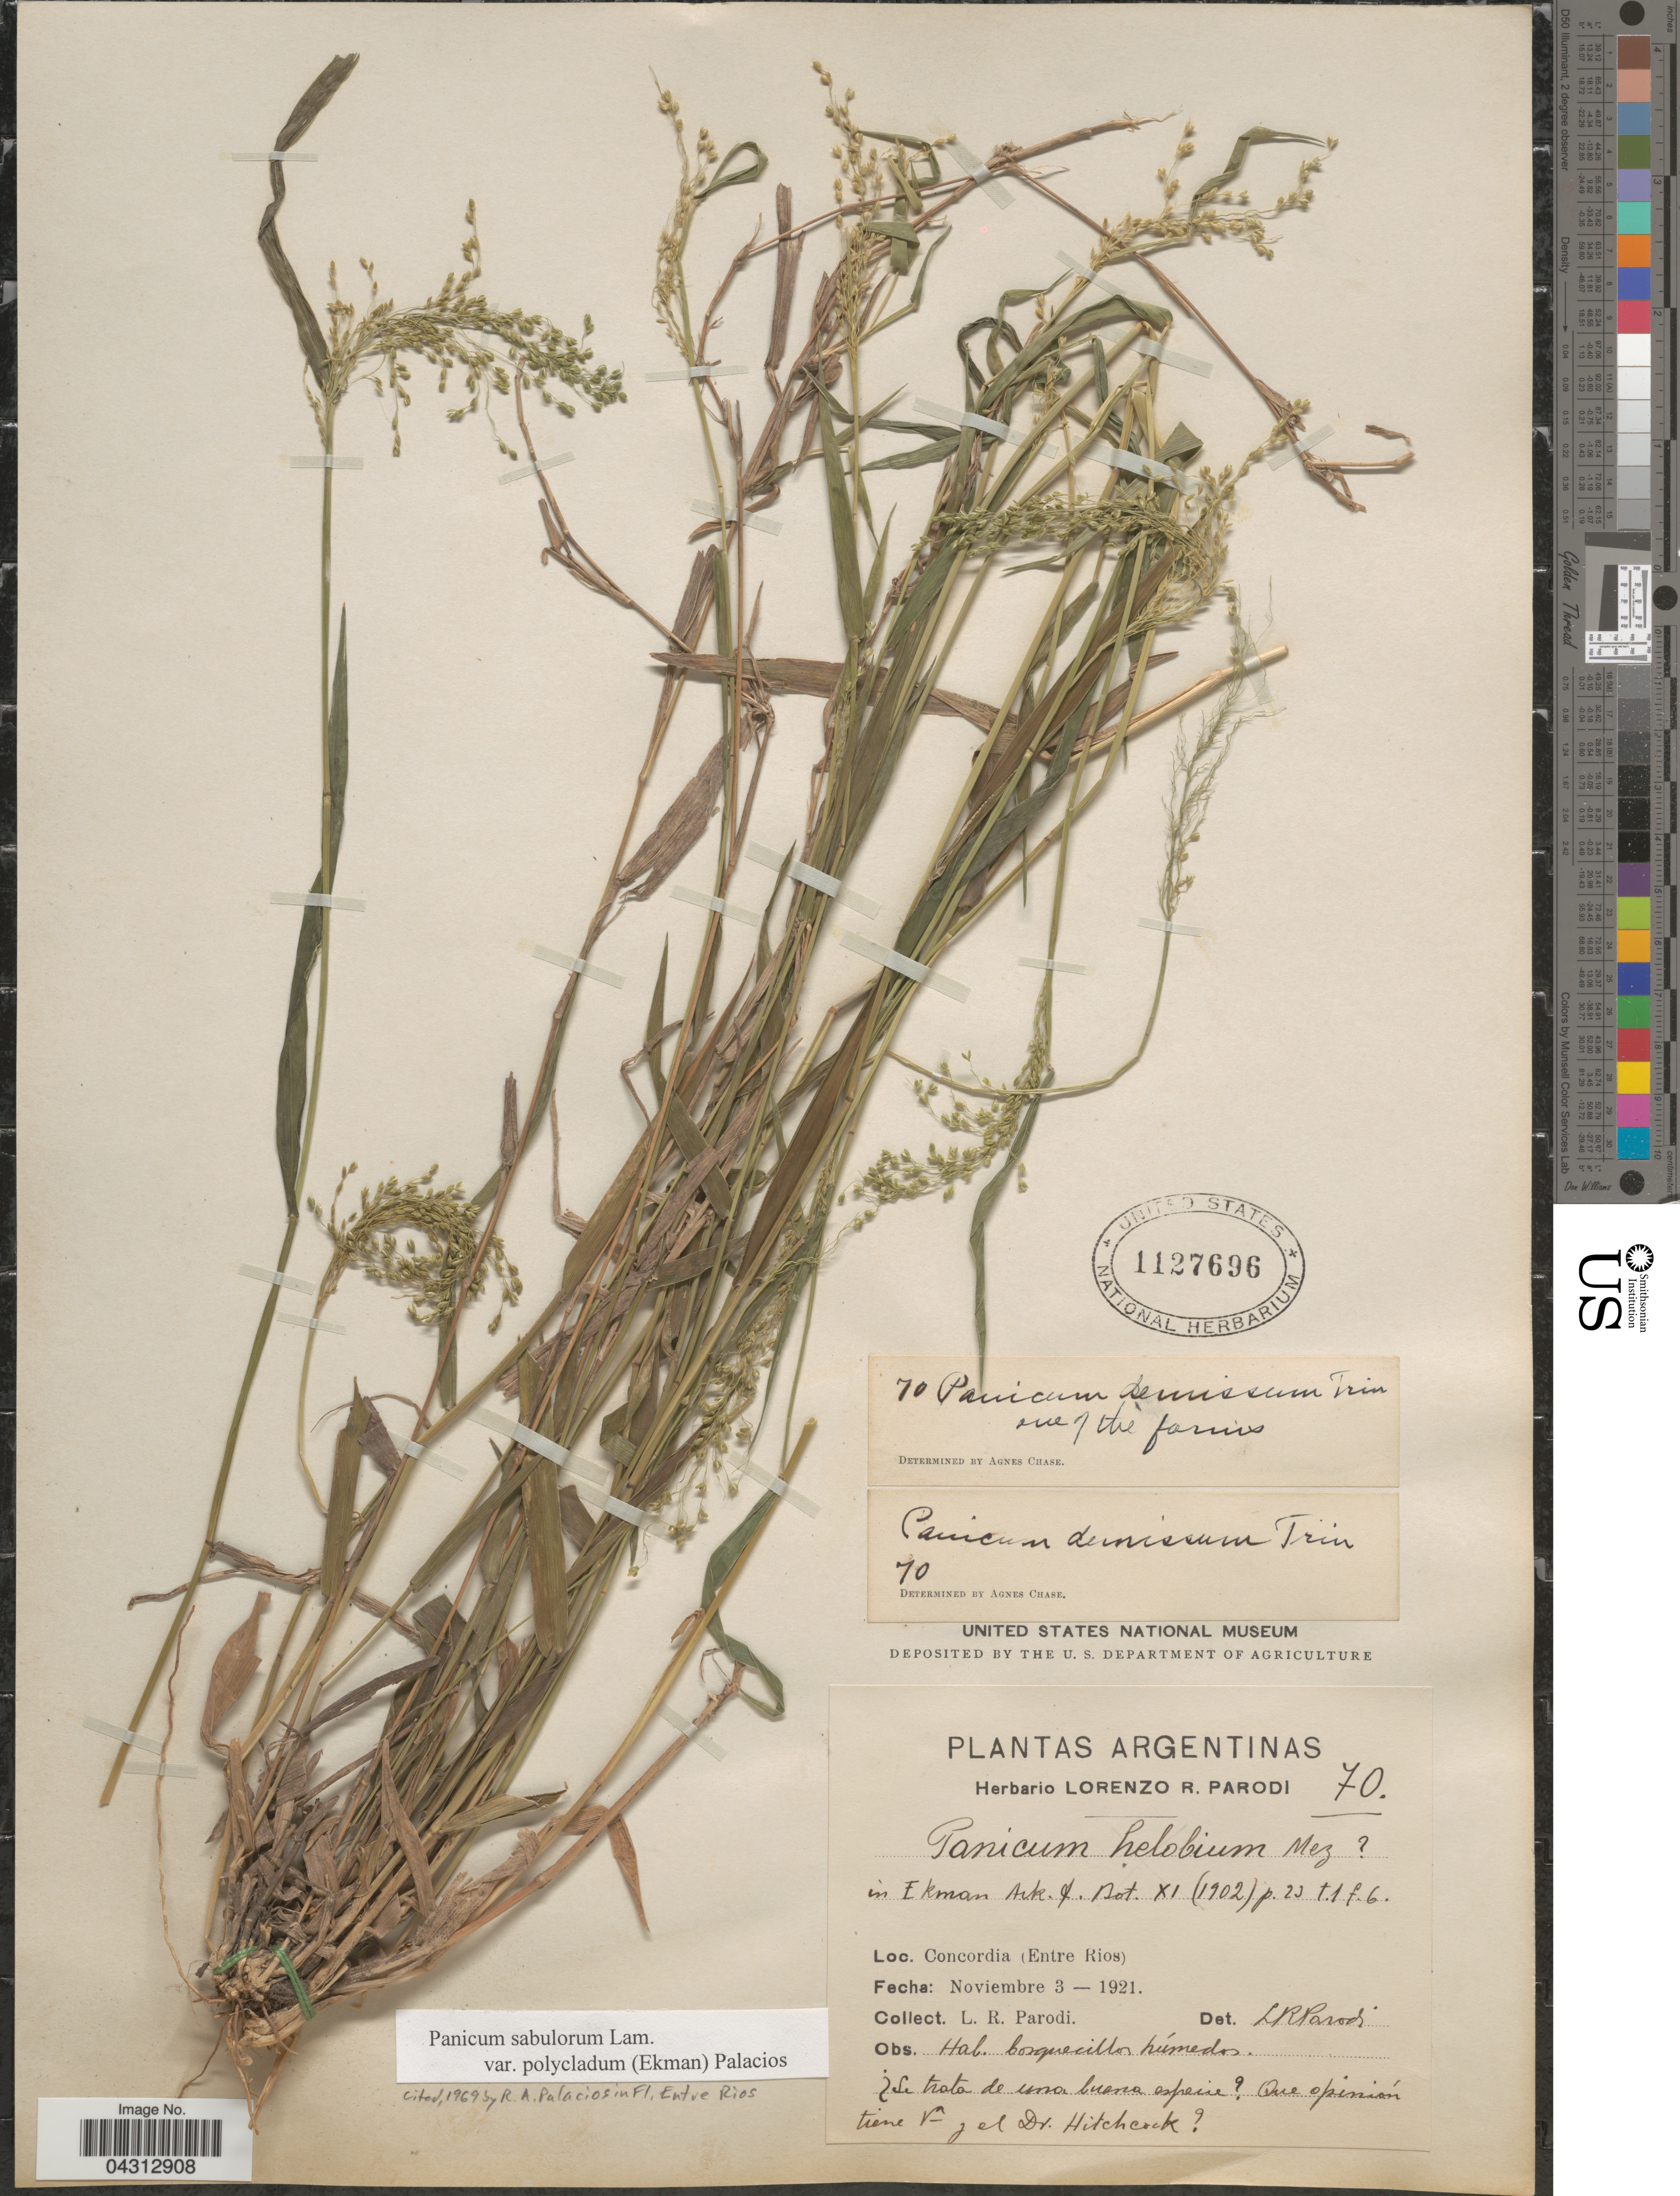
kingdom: Plantae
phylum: Tracheophyta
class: Liliopsida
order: Poales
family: Poaceae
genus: Dichanthelium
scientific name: Dichanthelium sabulorum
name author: (Lam.) Gould & C.A. Clark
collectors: L. R. Parodi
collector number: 70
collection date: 1921-11-03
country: Argentina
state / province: Entre Rios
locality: Concordia.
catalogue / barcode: US 1127696